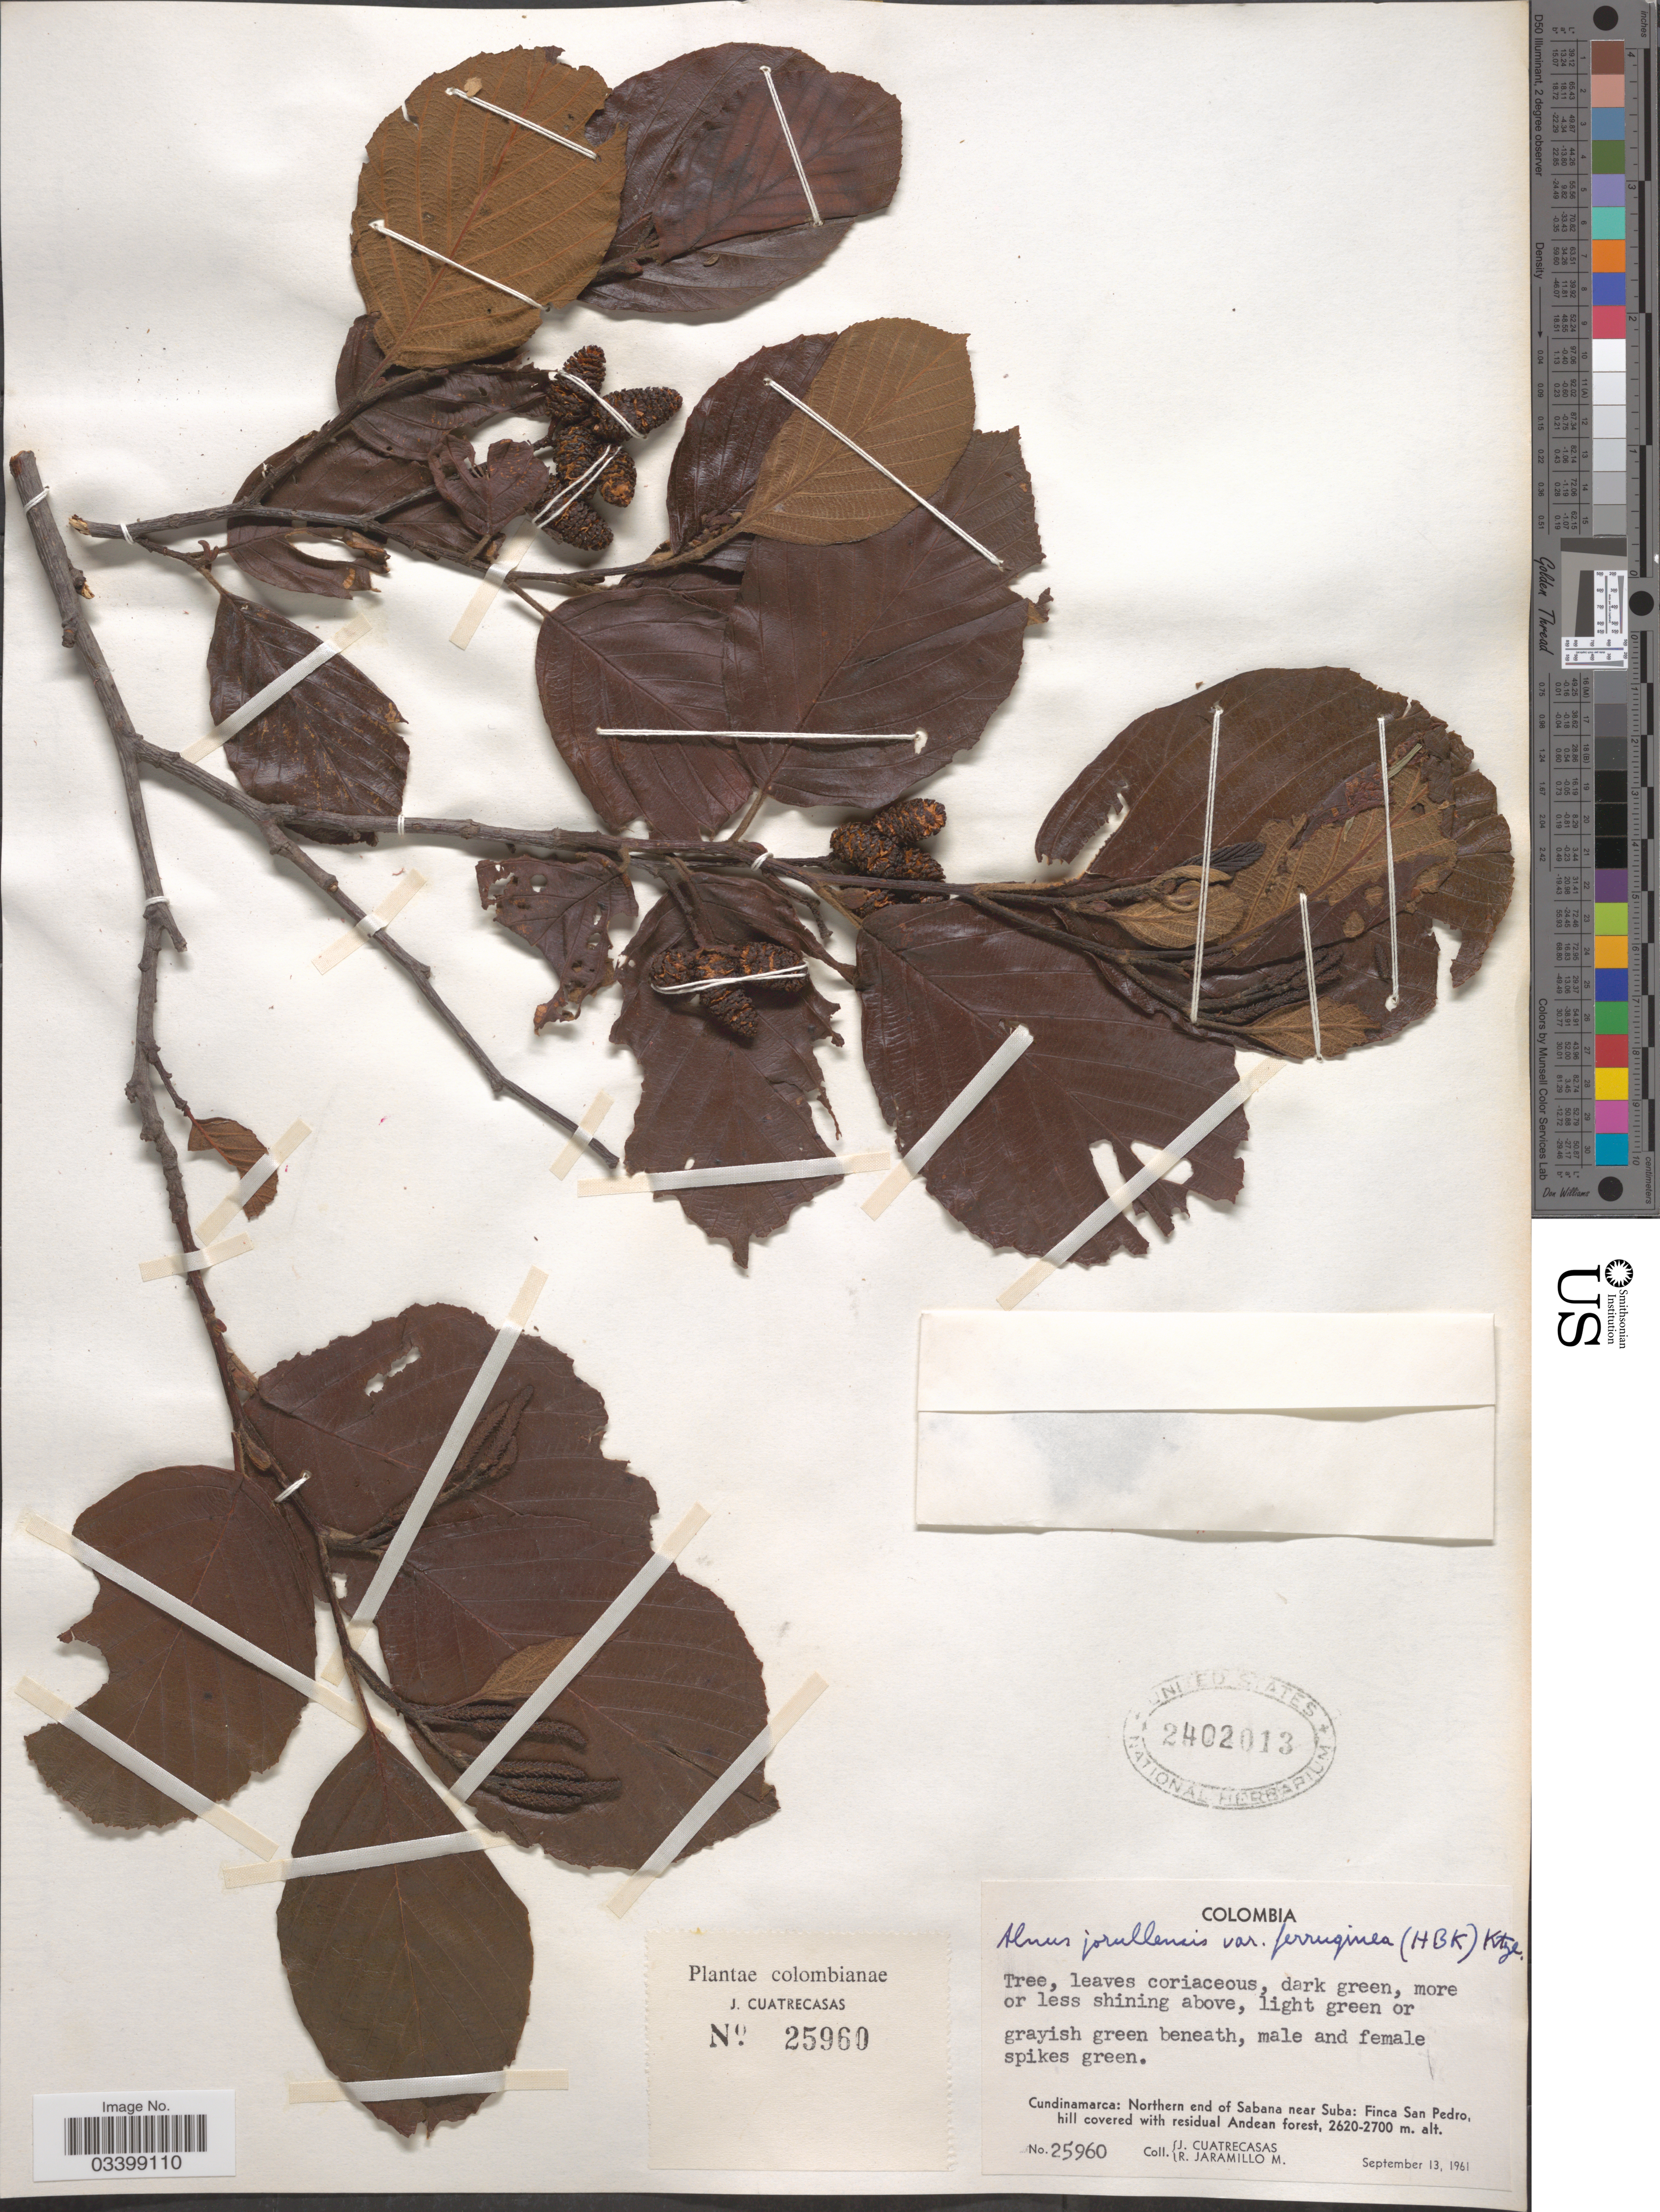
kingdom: Plantae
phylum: Tracheophyta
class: Magnoliopsida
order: Fagales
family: Betulaceae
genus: Alnus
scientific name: Alnus acuminata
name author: Kunth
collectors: J. Cuatrecasas & R. Jaramillo M.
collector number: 25960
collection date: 1961-09-13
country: Colombia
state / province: Cundinamarca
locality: Northern end of Sabana near Suba: Finca San Pedro, hill covered with residual Andean forest.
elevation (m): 2620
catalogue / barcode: US 2402013